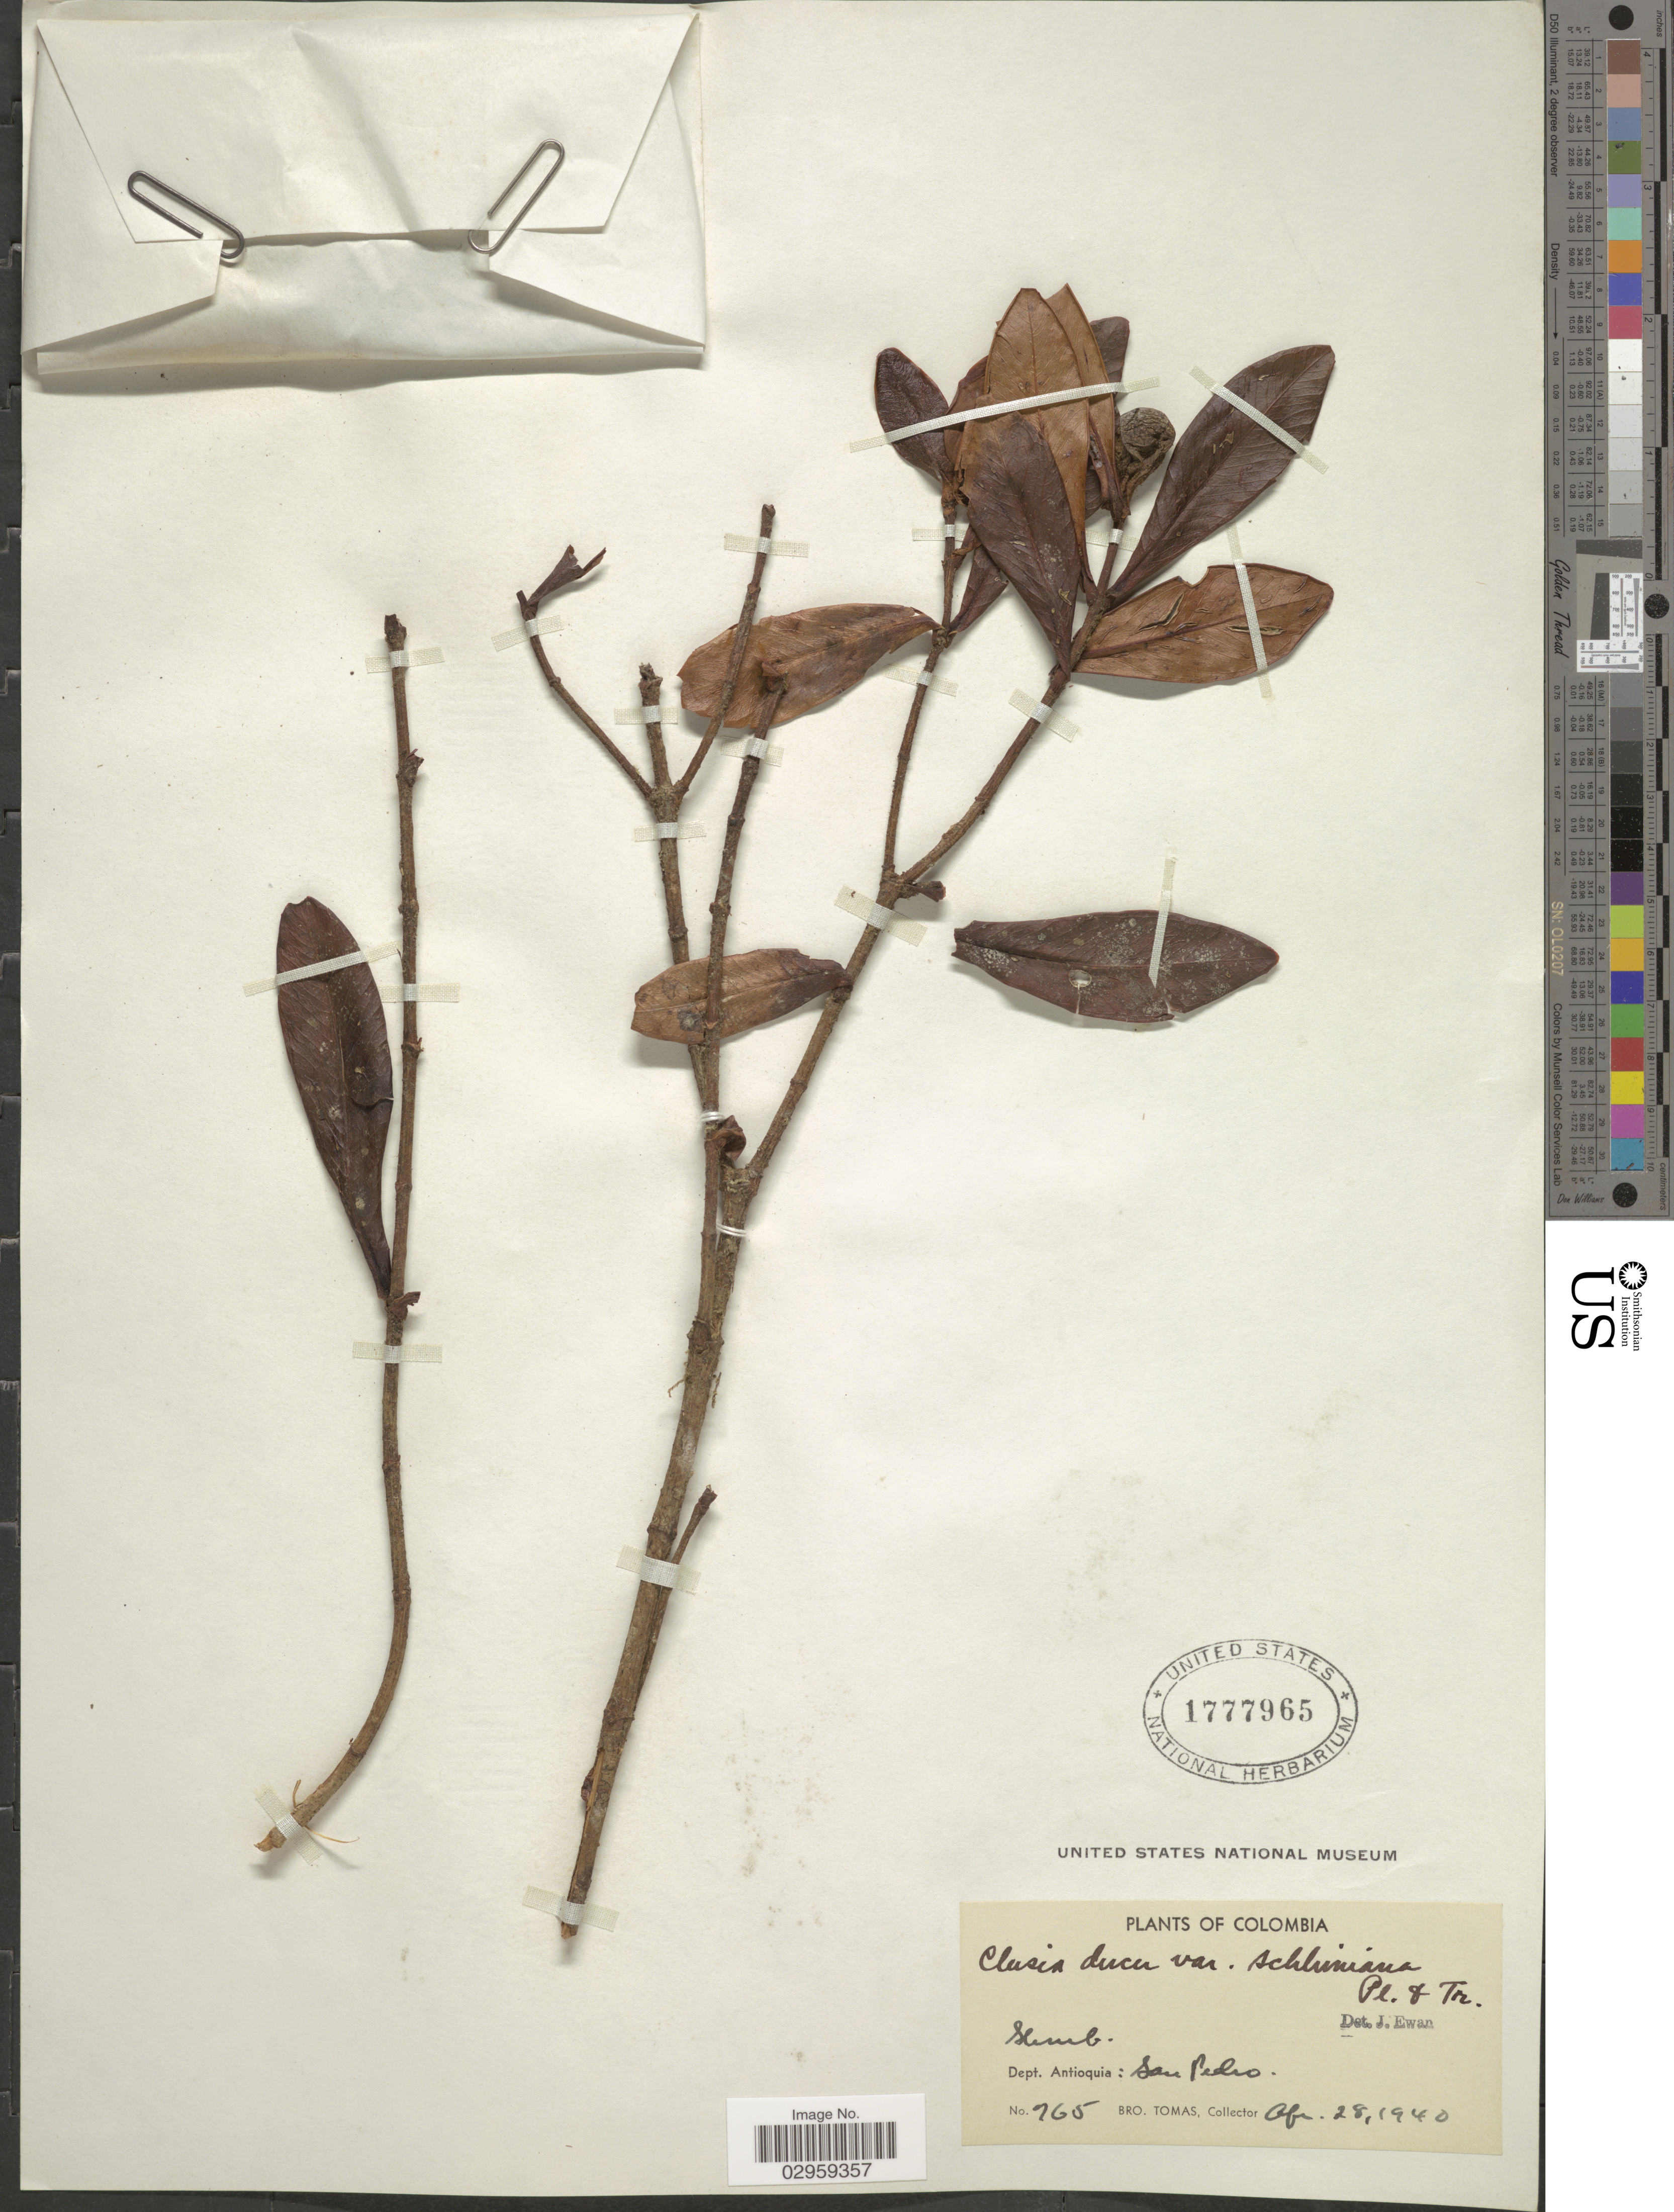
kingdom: Plantae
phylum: Tracheophyta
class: Magnoliopsida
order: Malpighiales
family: Clusiaceae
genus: Clusia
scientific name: Clusia ducu var. schlimiana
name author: Planch. & Linden ex Planch. & Triana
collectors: B. Tomas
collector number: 765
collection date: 1940-04-28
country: Colombia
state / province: Antioquia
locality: Dept. Antioquia: San Pedro.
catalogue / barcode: US 1777965